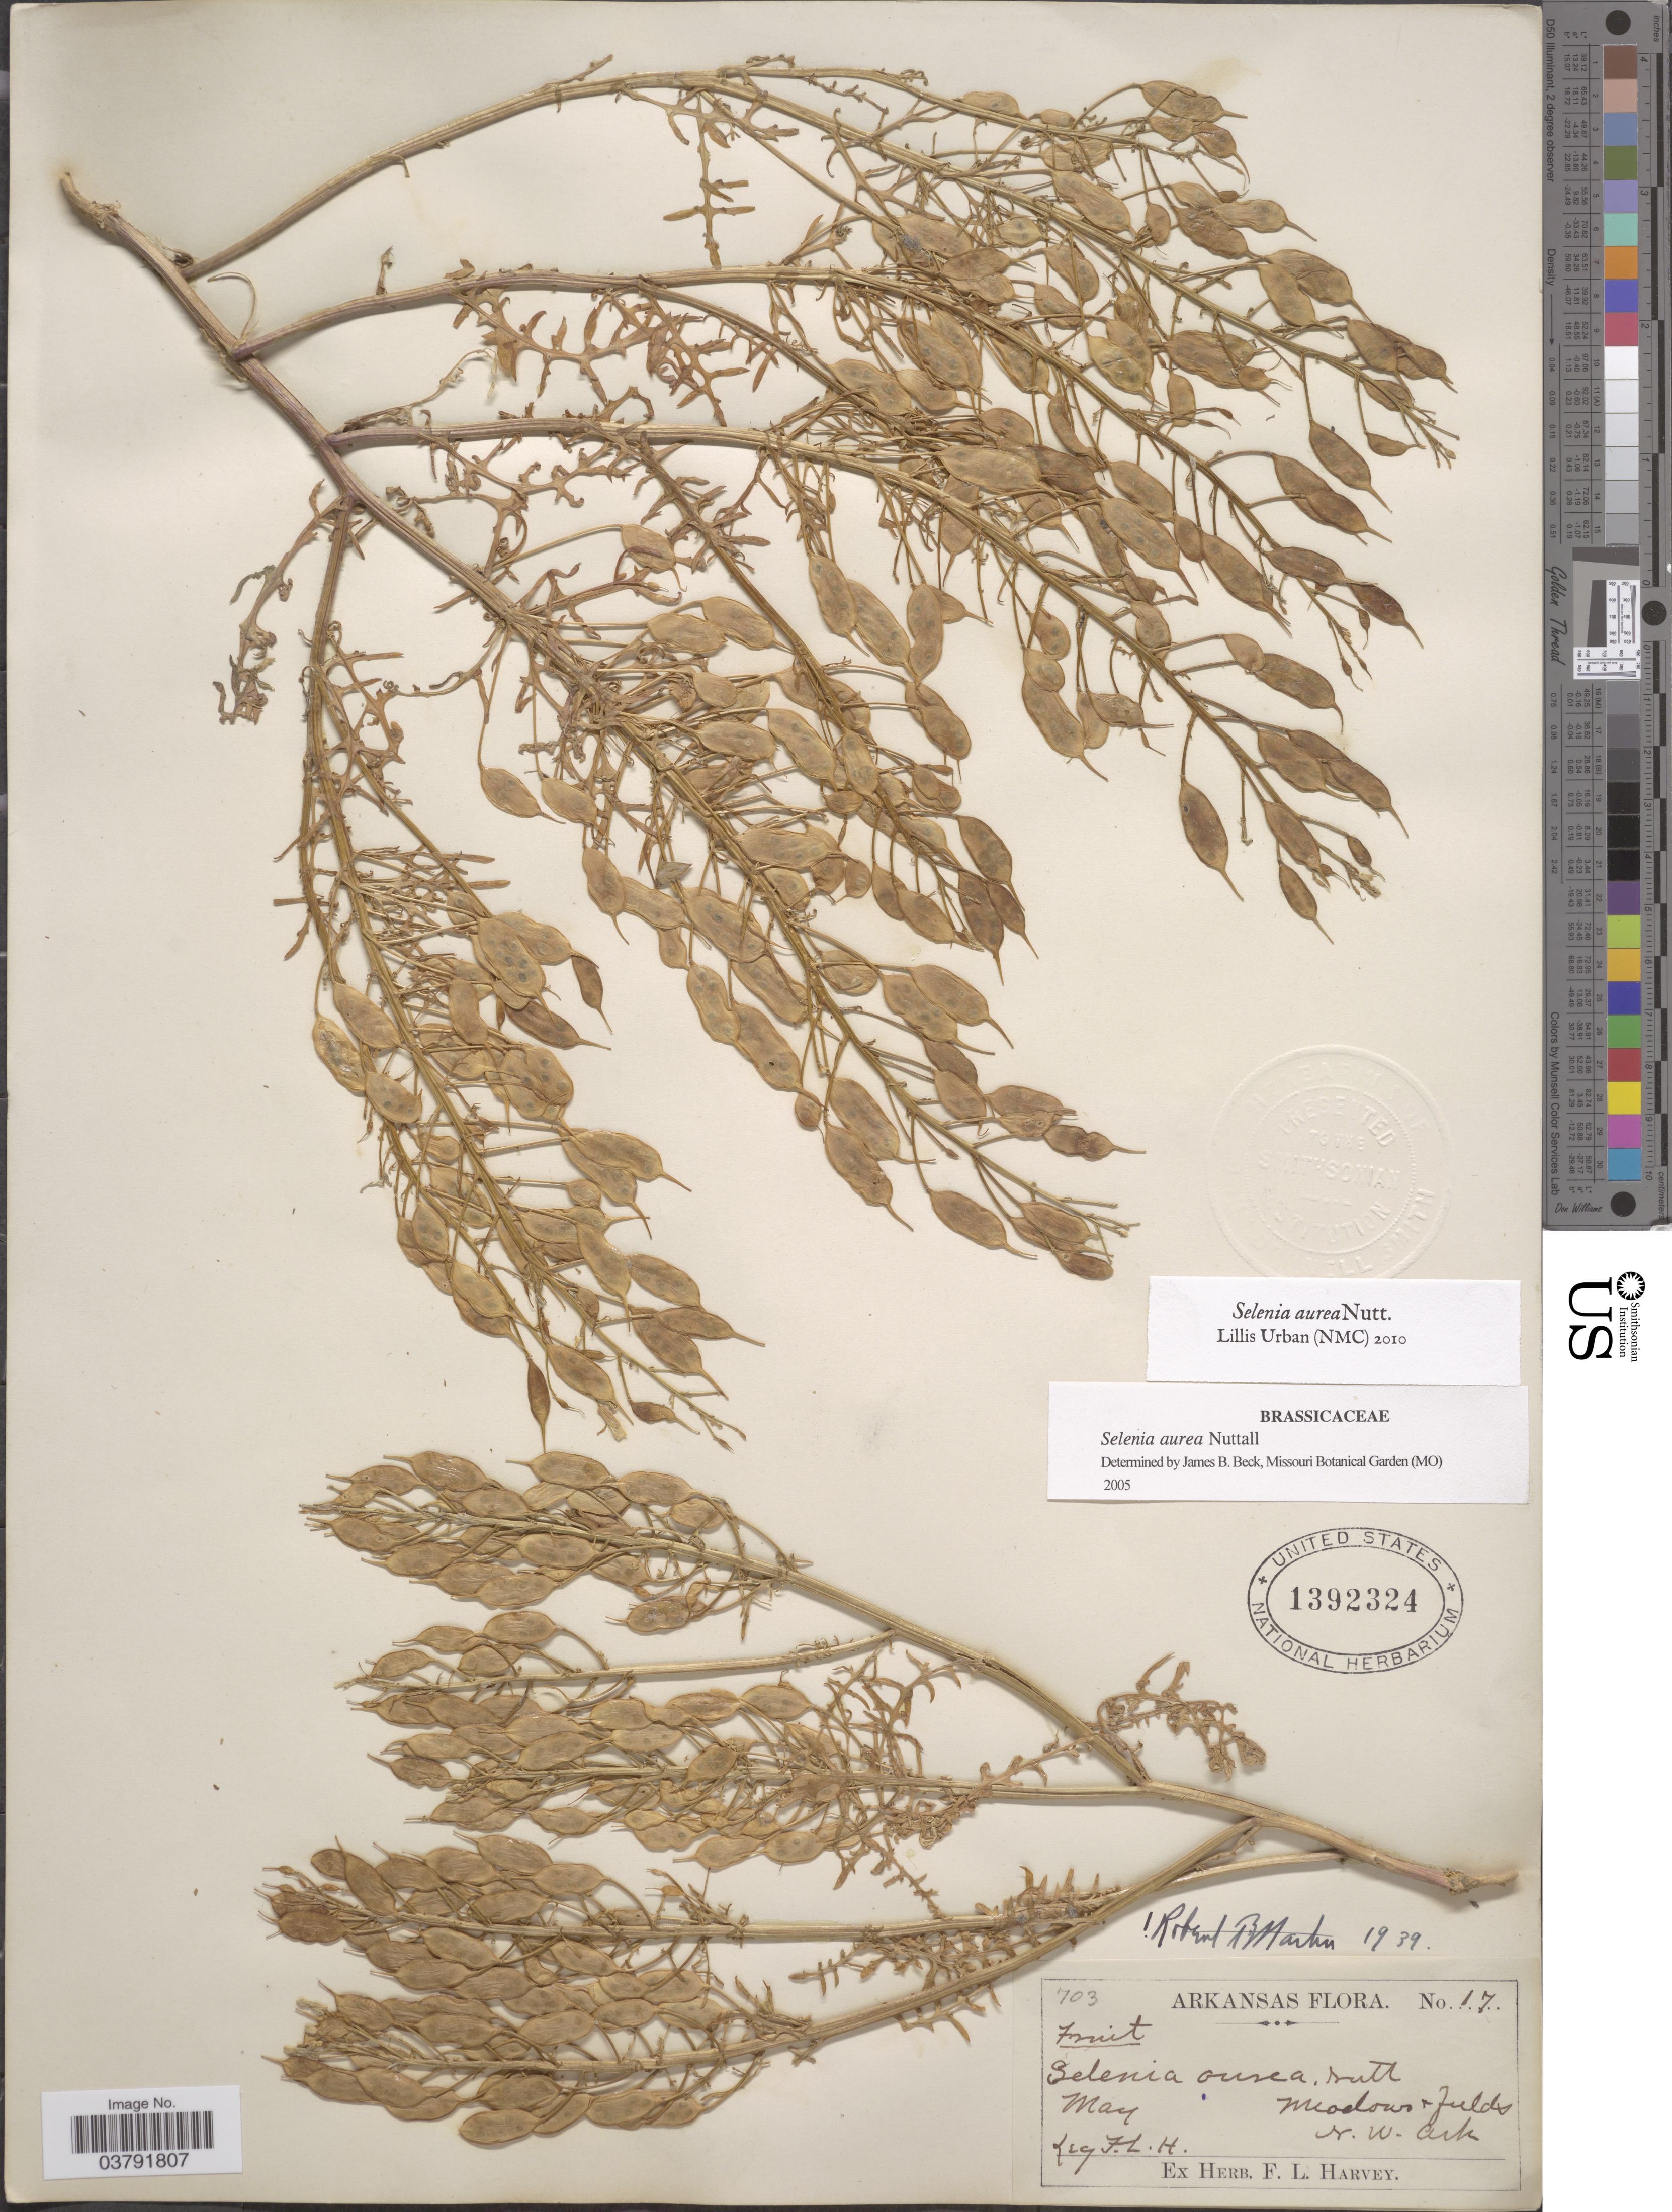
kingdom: Plantae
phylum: Tracheophyta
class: Magnoliopsida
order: Brassicales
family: Brassicaceae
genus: Selenia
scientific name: Selenia aurea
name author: Nutt.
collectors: F. L. Harvey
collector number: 17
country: United States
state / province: Arkansas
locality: Meadows & fields. N. W. Ark.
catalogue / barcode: US 1392324